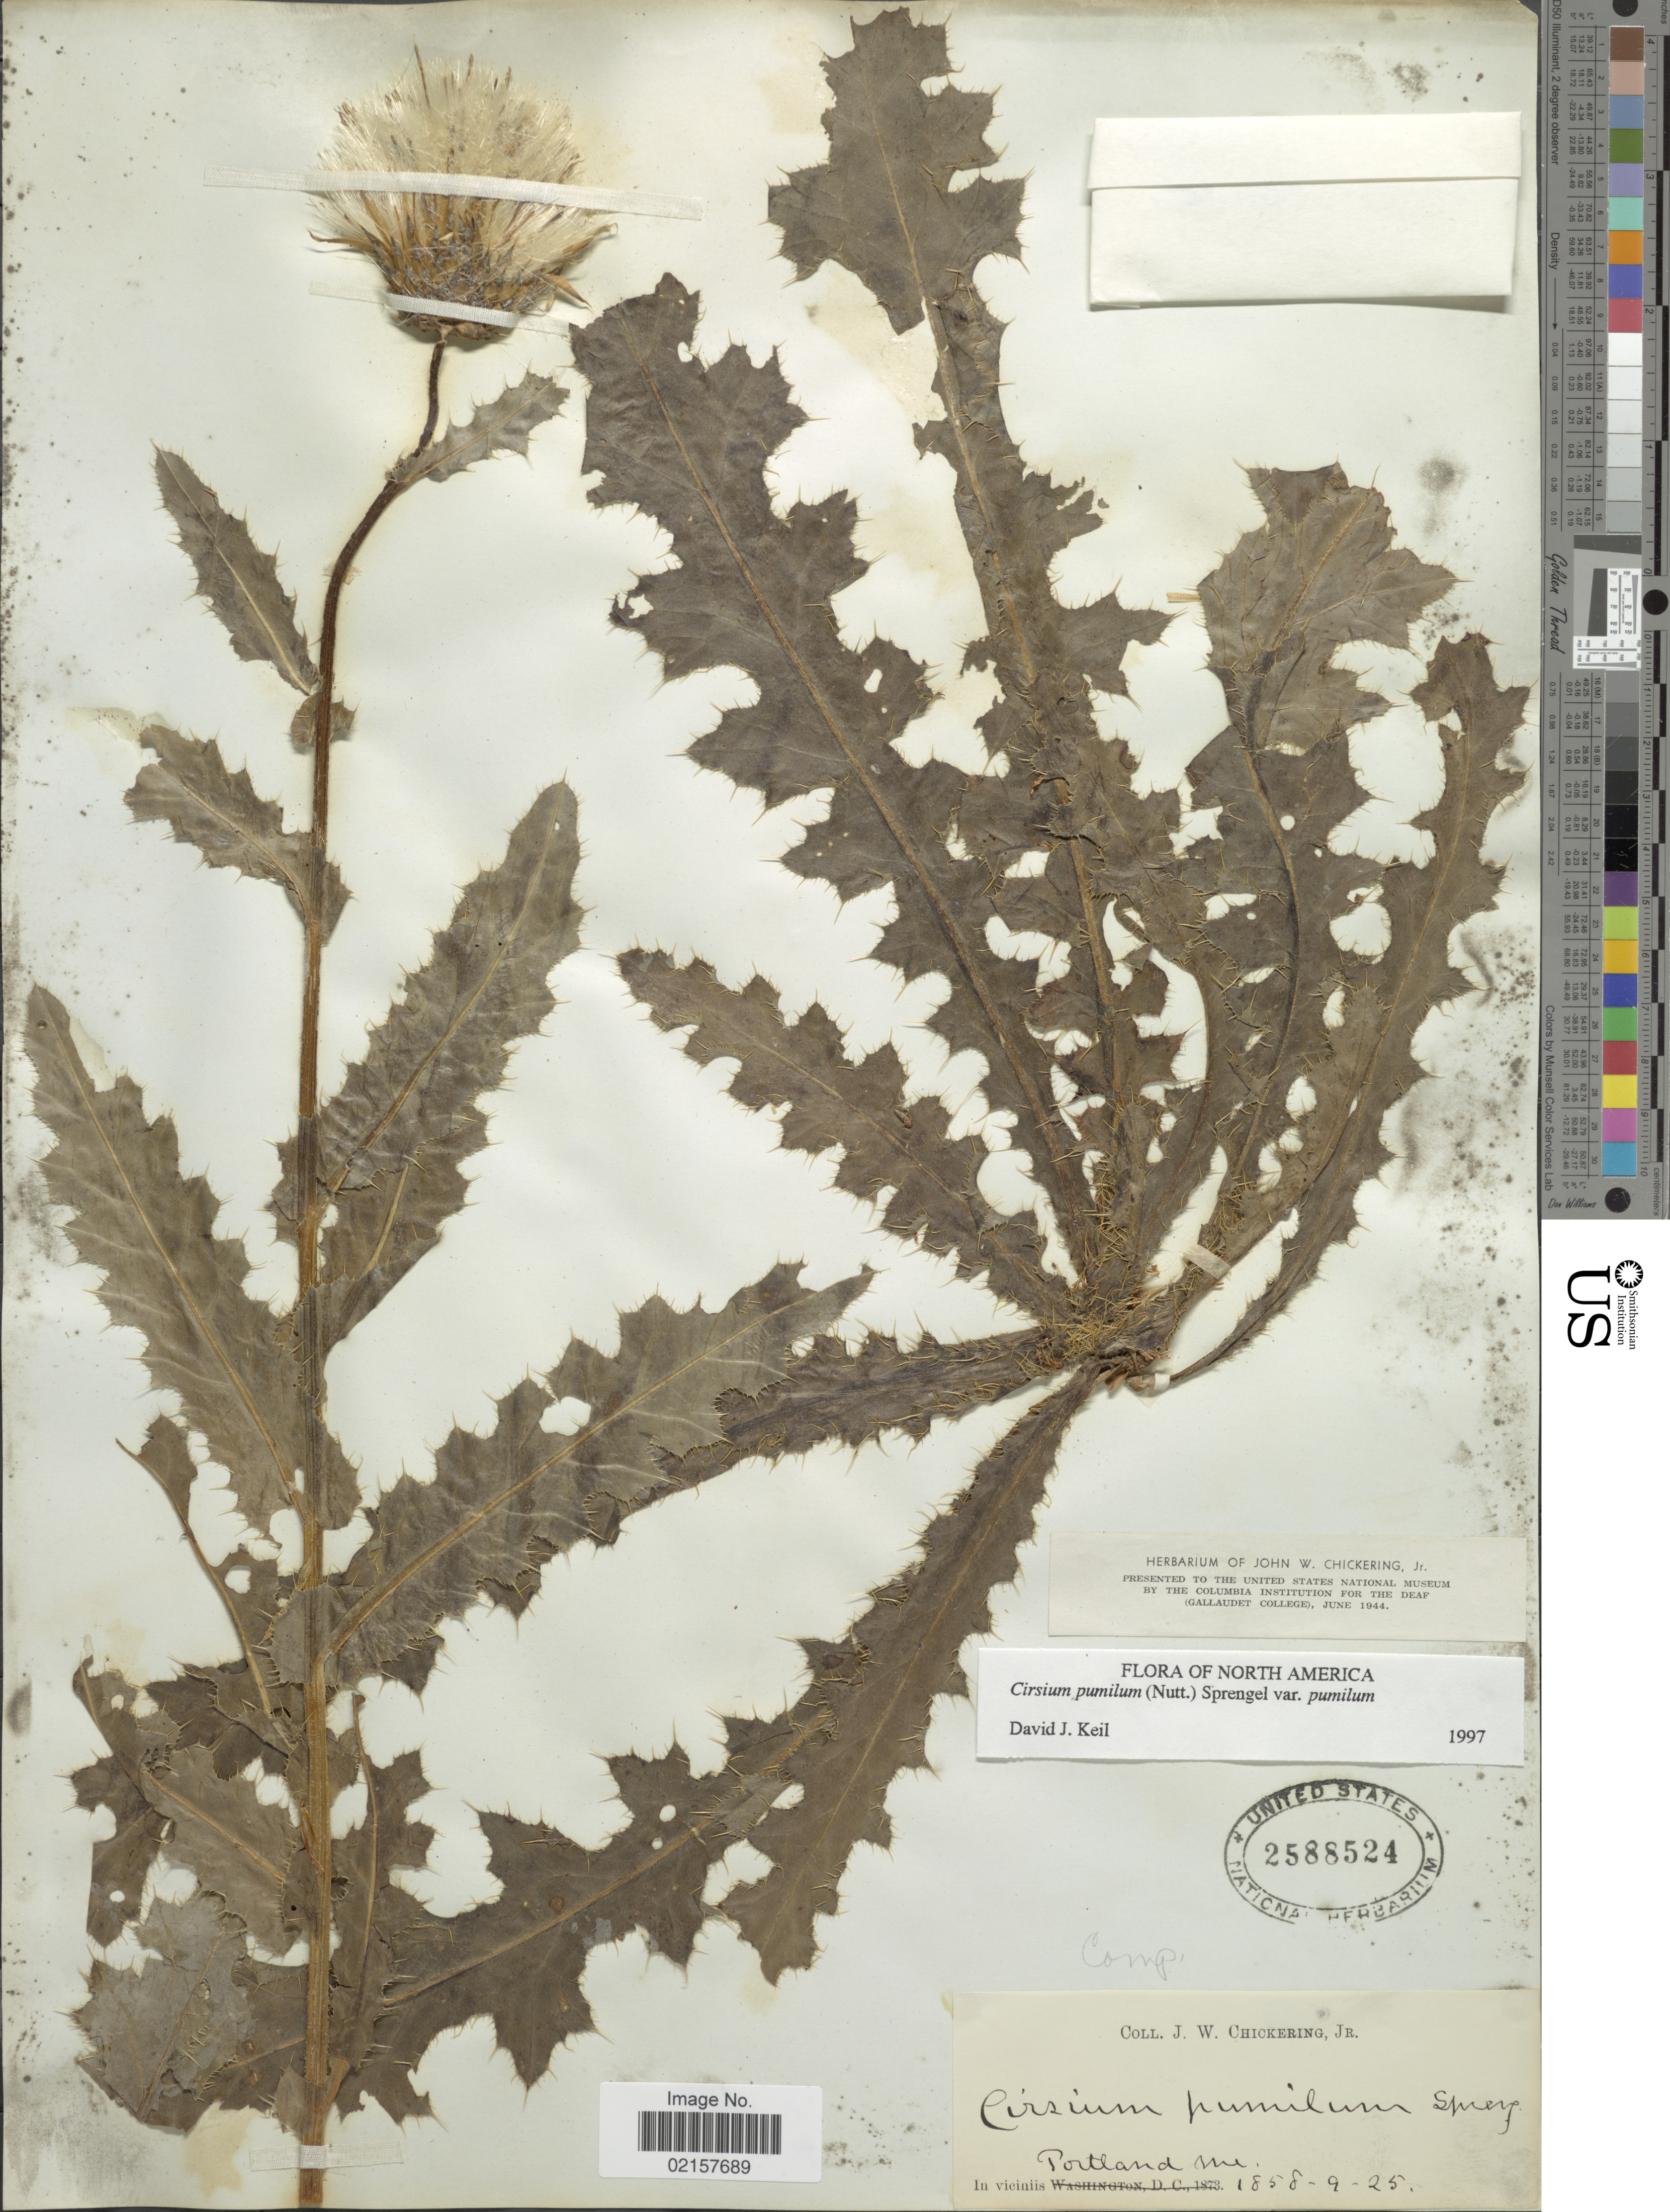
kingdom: Plantae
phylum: Tracheophyta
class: Magnoliopsida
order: Asterales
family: Asteraceae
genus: Cirsium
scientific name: Cirsium pumilum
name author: (Nutt.) Spreng.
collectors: J. W. Chickering Jr.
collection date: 1858-09-25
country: United States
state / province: Maine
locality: In viciniis Portland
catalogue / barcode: US 2588524